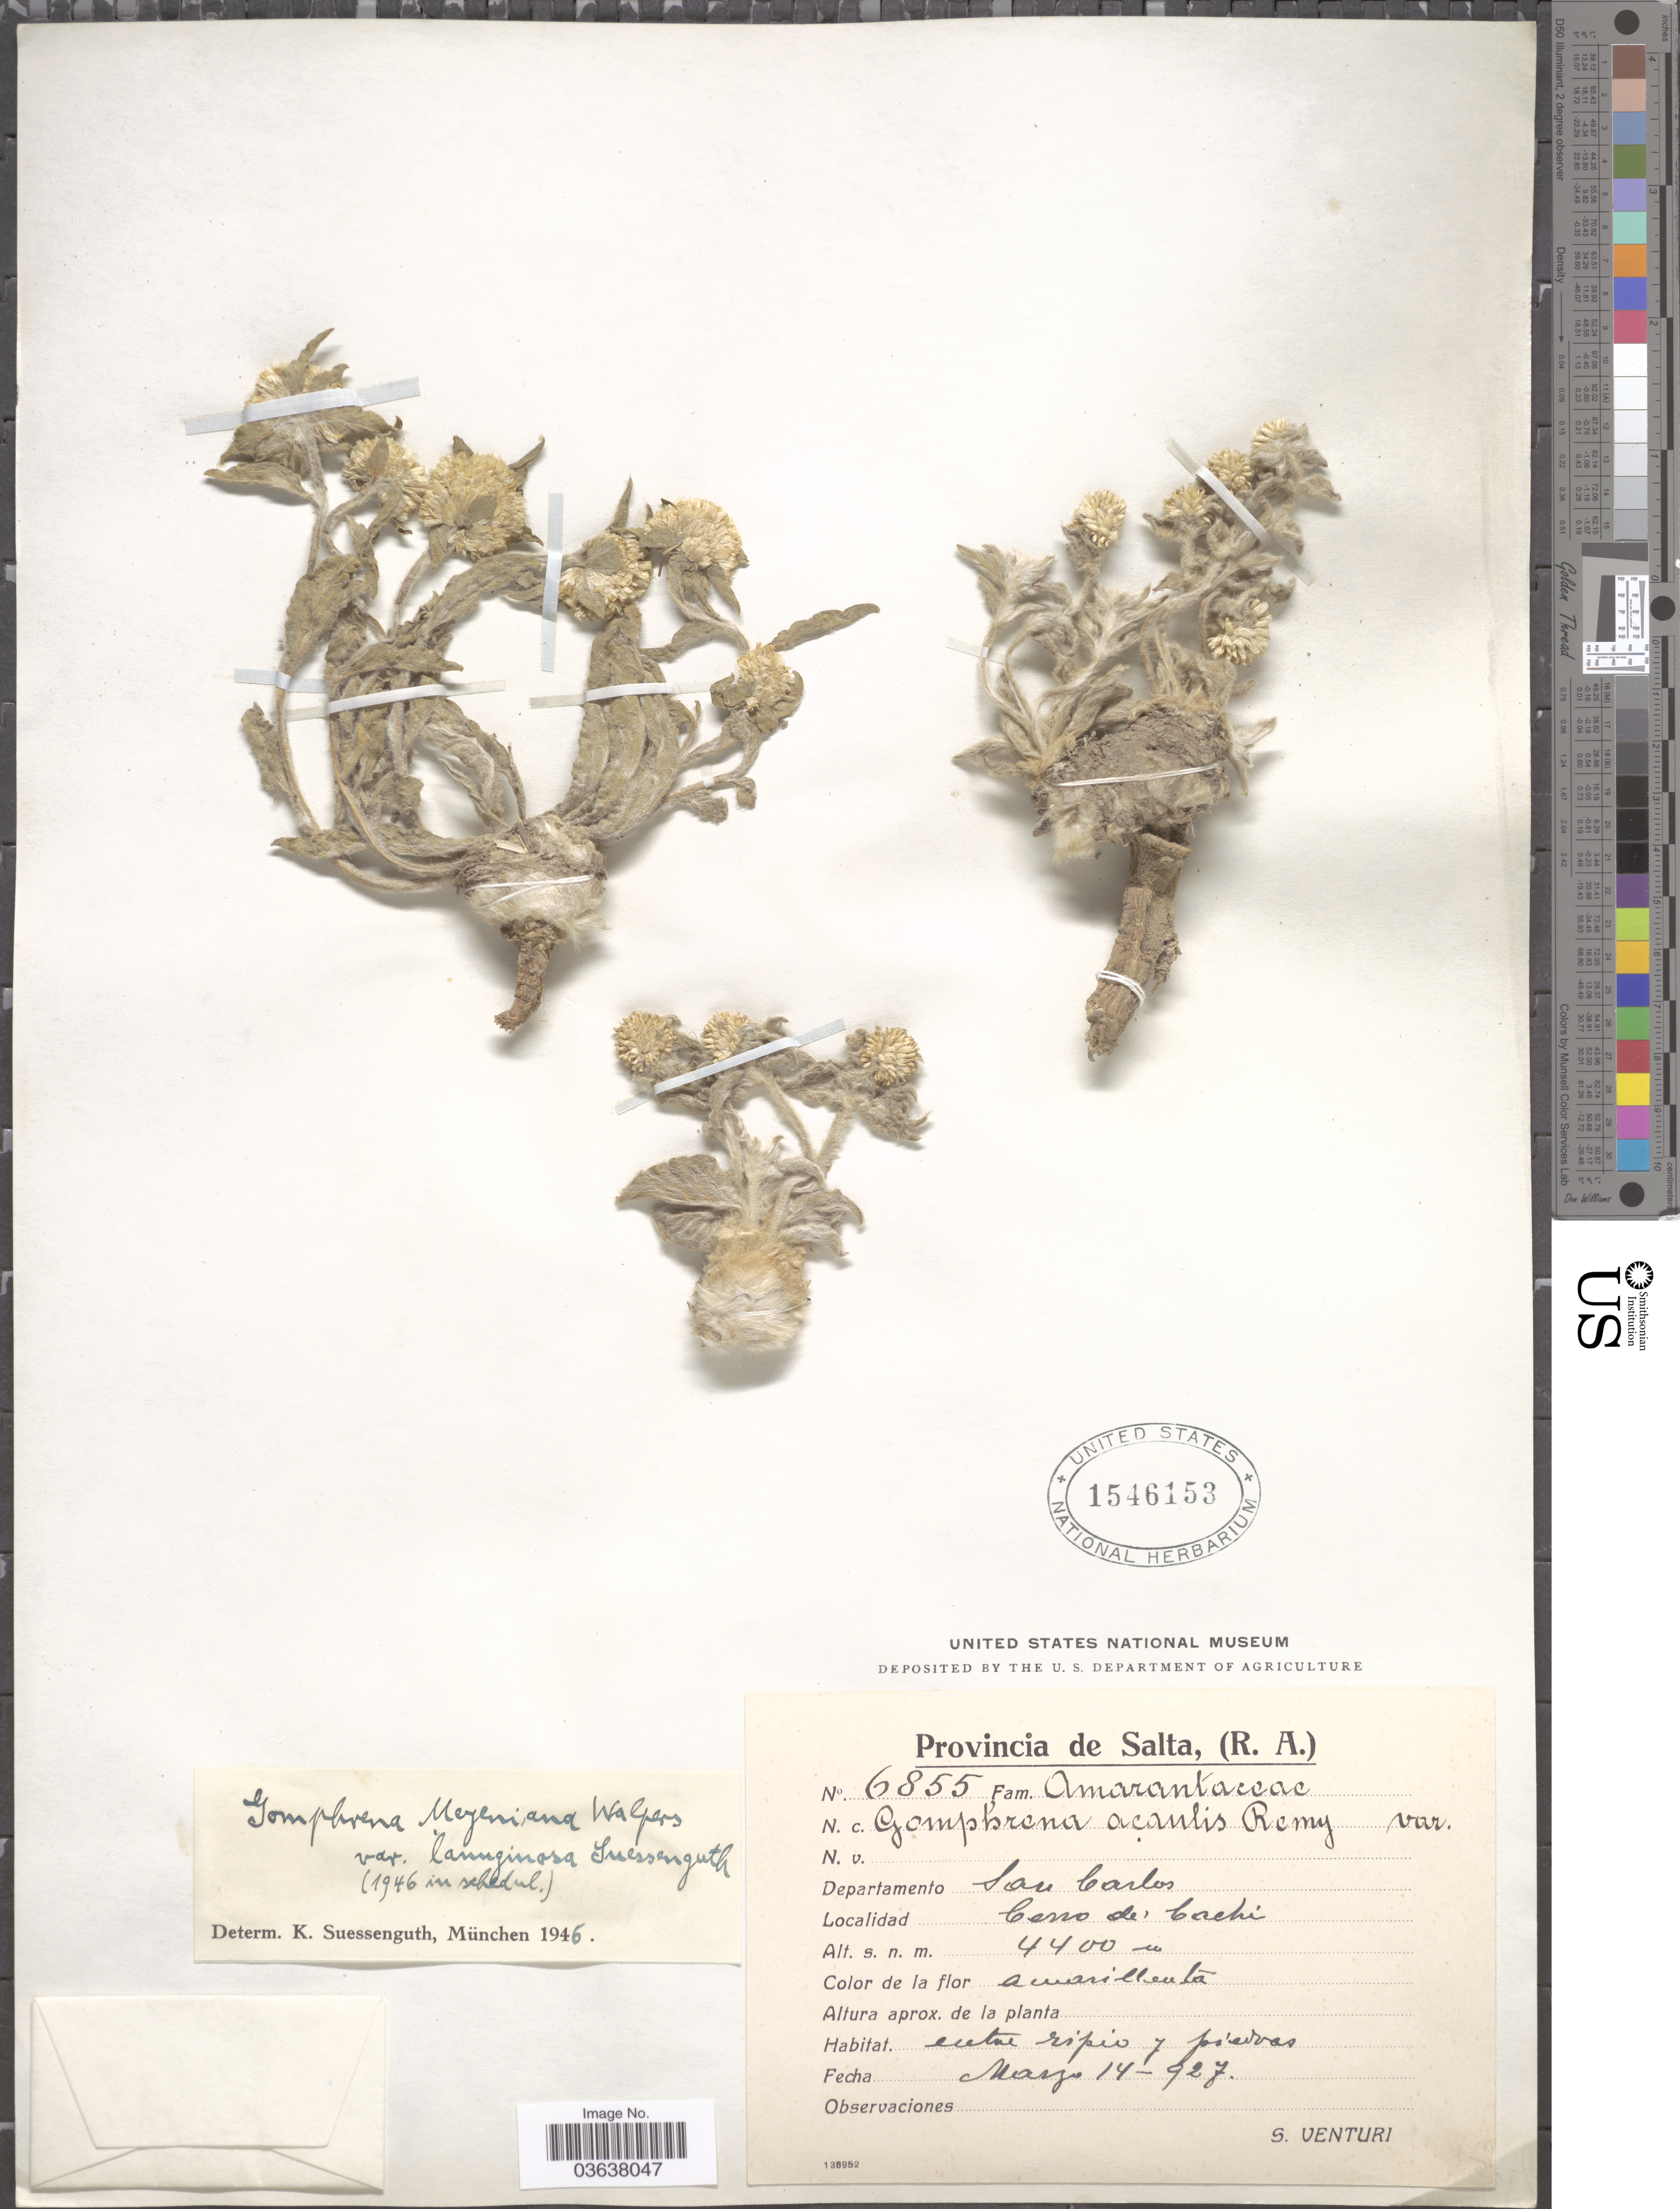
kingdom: Plantae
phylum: Tracheophyta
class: Magnoliopsida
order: Caryophyllales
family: Amaranthaceae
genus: Gomphrena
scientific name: Gomphrena meyeniana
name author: Walp.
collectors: S. Venturi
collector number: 6855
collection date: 1927-03-14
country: Argentina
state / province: Salta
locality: Departamento San Carlos. Cerro de Cachi.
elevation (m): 4400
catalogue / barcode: US 1546153